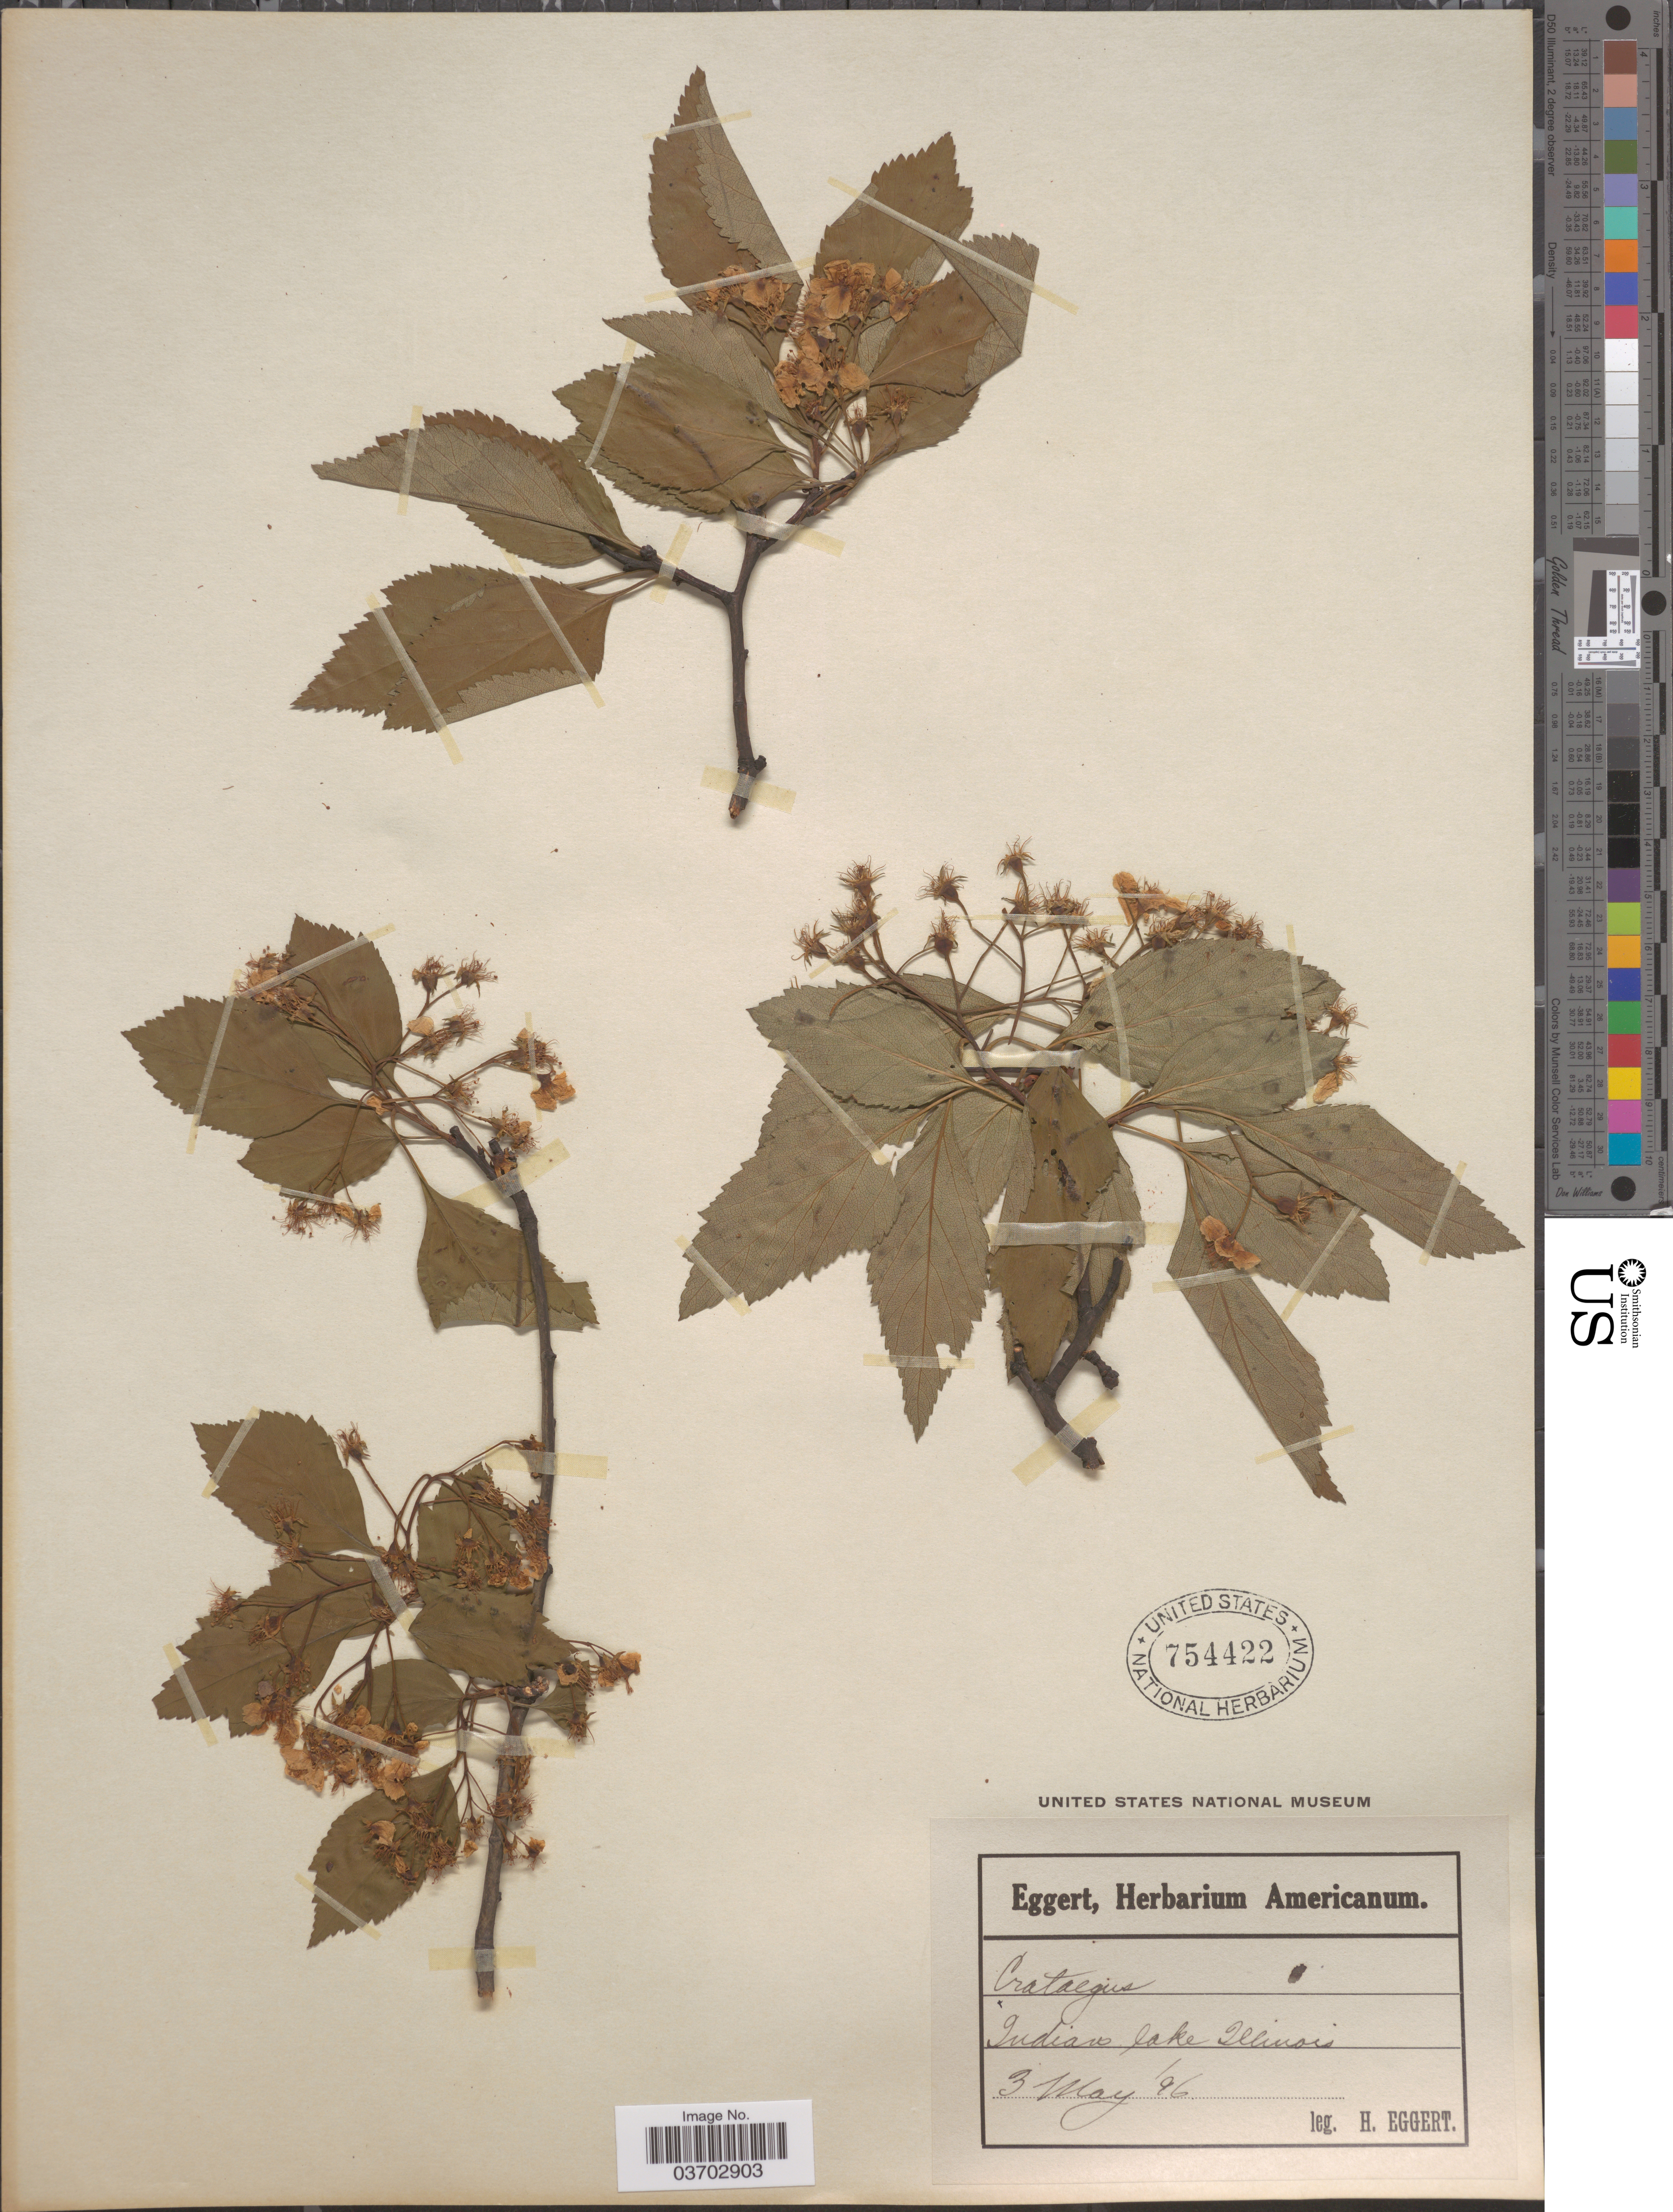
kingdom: Plantae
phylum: Tracheophyta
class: Magnoliopsida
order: Rosales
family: Rosaceae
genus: Crataegus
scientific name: Crataegus sp.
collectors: H. Eggert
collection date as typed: Transcribed d/m/y: 3/5/96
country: United States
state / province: Illinois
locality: Indian lake.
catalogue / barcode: US 754422